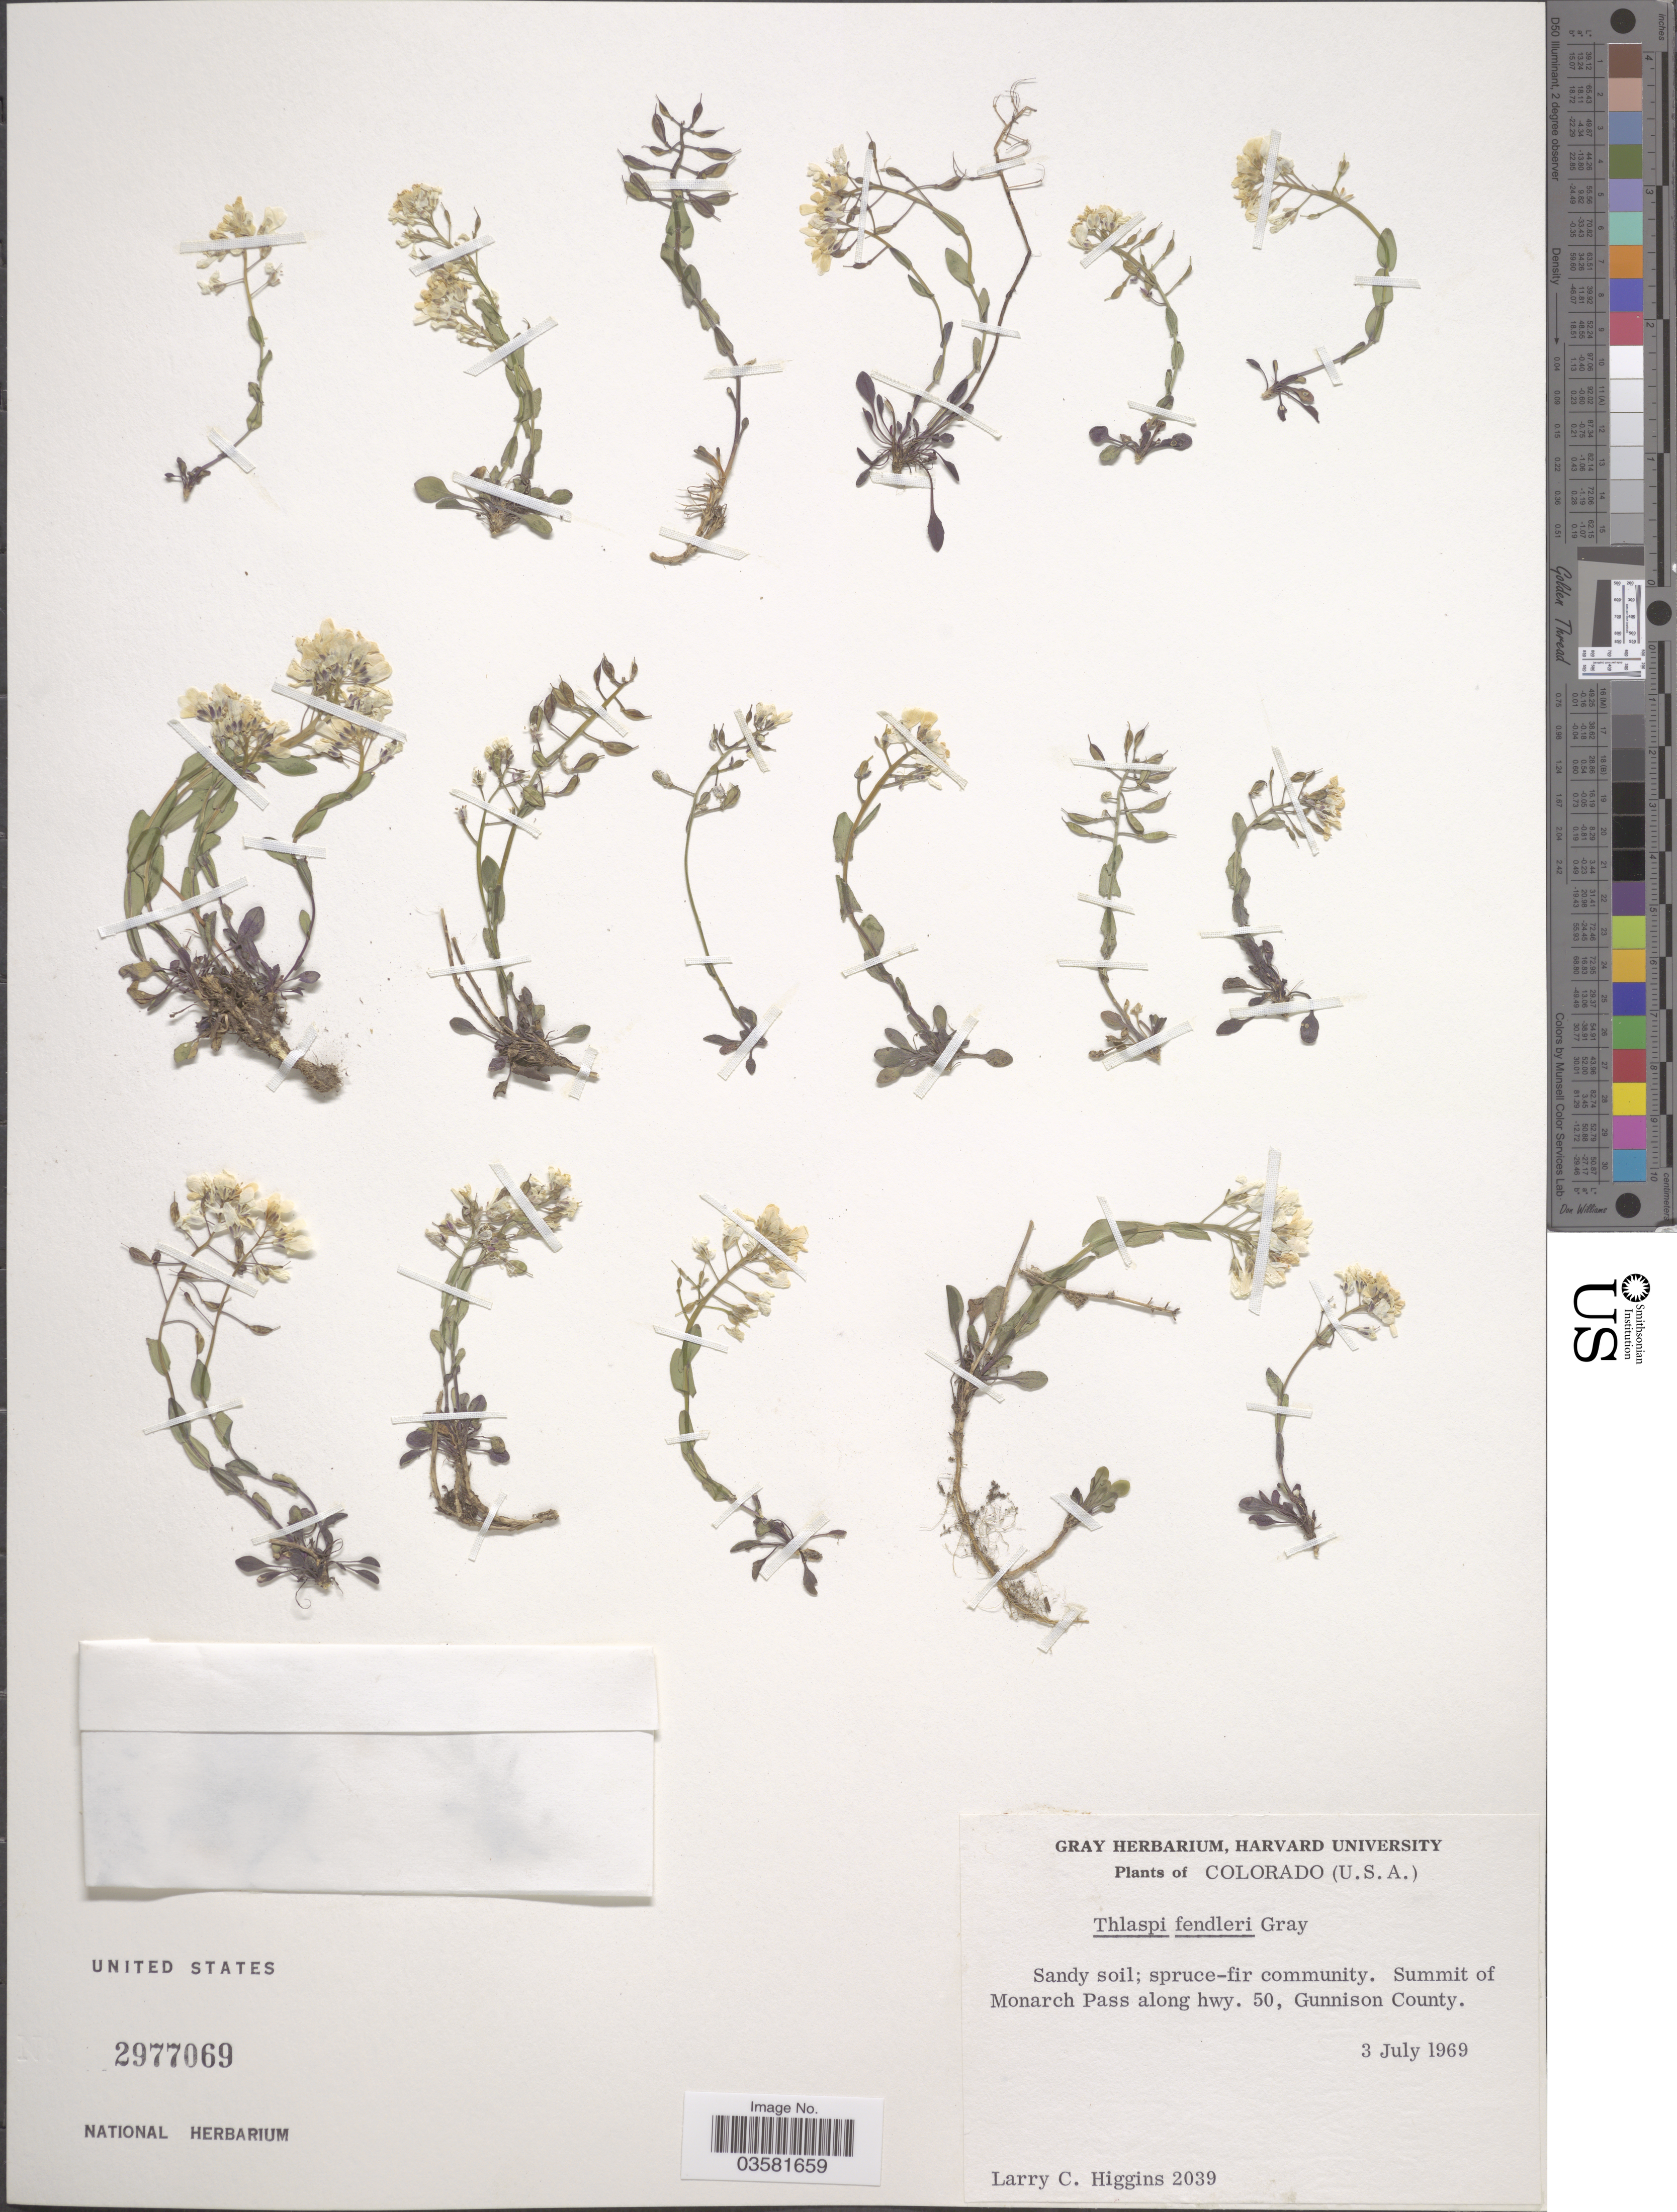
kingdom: Plantae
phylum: Tracheophyta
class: Magnoliopsida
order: Brassicales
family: Brassicaceae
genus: Thlaspi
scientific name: Thlaspi montanum var. fendleri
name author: (A. Gray) P.K. Holmgren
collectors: L. Higgins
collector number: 2039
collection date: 1969-07-03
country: United States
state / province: Colorado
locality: Summit of Monarch Pass along hwy. 50, Gunnison County.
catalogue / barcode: US 2977069